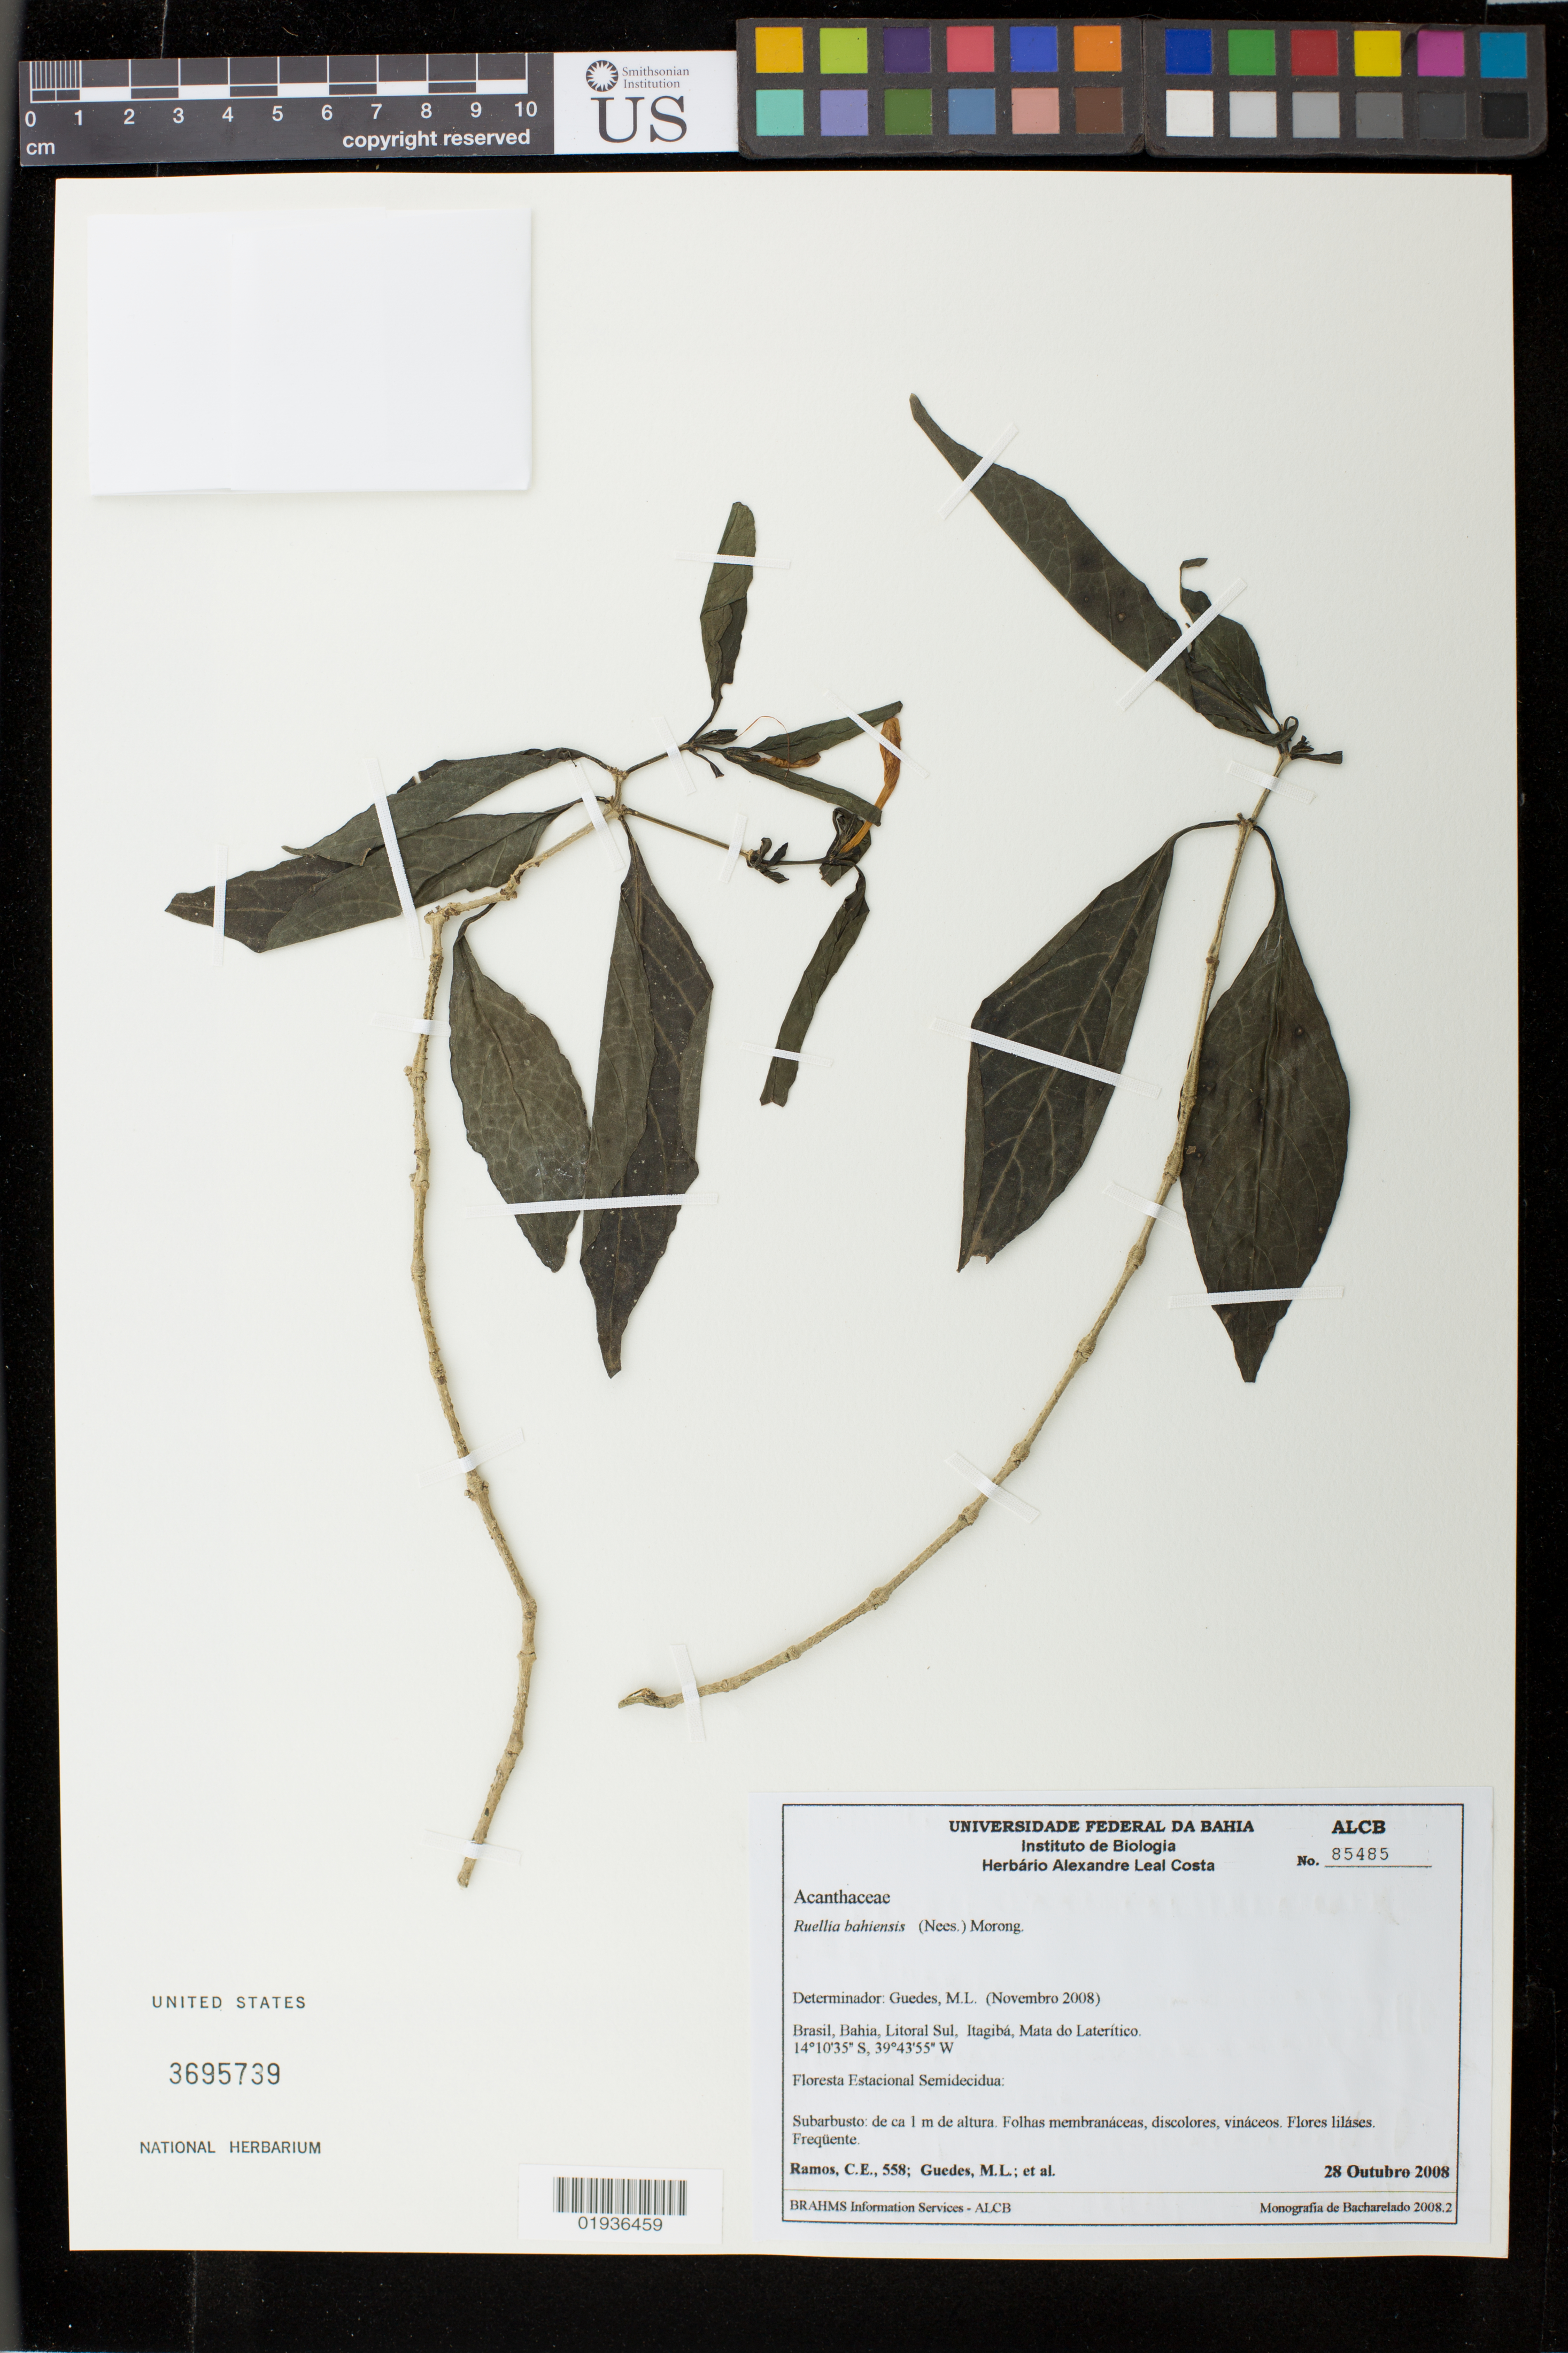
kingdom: Plantae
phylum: Tracheophyta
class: Magnoliopsida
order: Lamiales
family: Acanthaceae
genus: Ruellia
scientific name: Ruellia bahiensis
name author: (Nees) Morong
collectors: C. E. Ramos, M. L. Guedes & et al.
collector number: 558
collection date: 2008-10-28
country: Brazil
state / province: Bahia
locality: Itagiba, Litoral Sul, Mata do Lateritico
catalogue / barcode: US 3695739